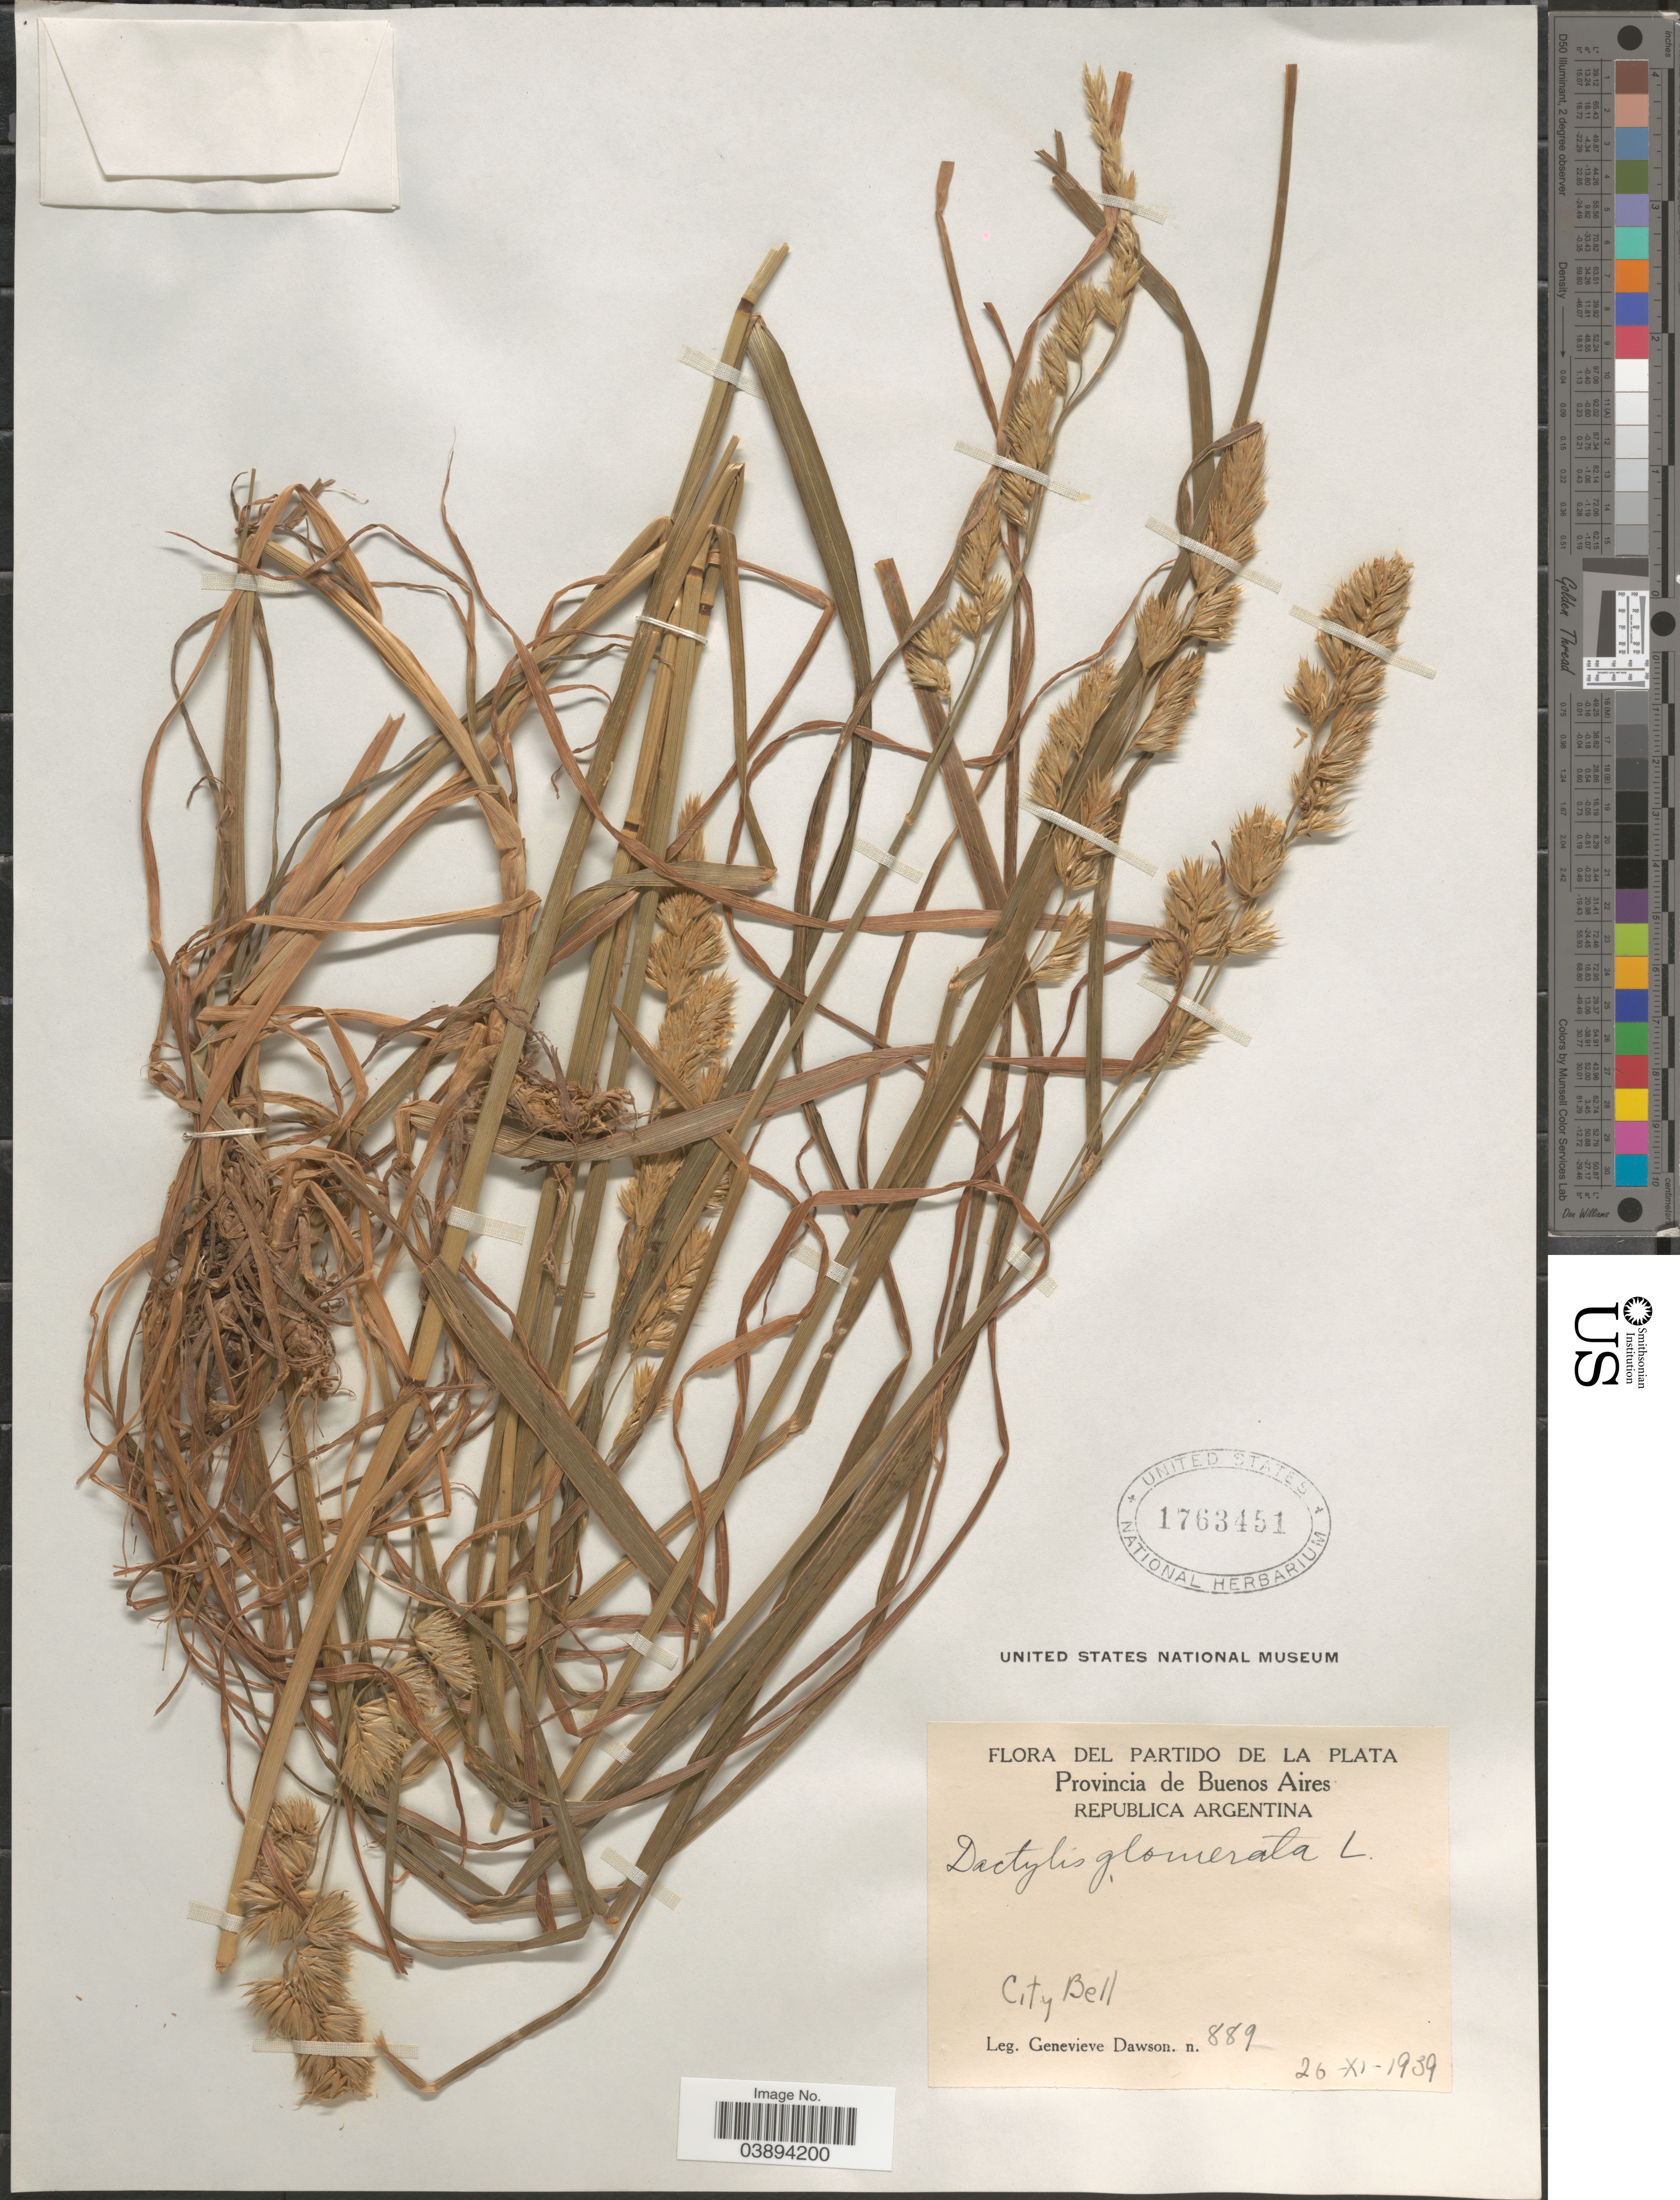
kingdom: Plantae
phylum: Tracheophyta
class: Liliopsida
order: Poales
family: Poaceae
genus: Dactylis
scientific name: Dactylis glomerata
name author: L.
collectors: G. Dawson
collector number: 889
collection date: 1939-11-26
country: Argentina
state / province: Buenos Aires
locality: Partido de La Plata. Republica Argentina. City Bell.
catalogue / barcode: US 1763451